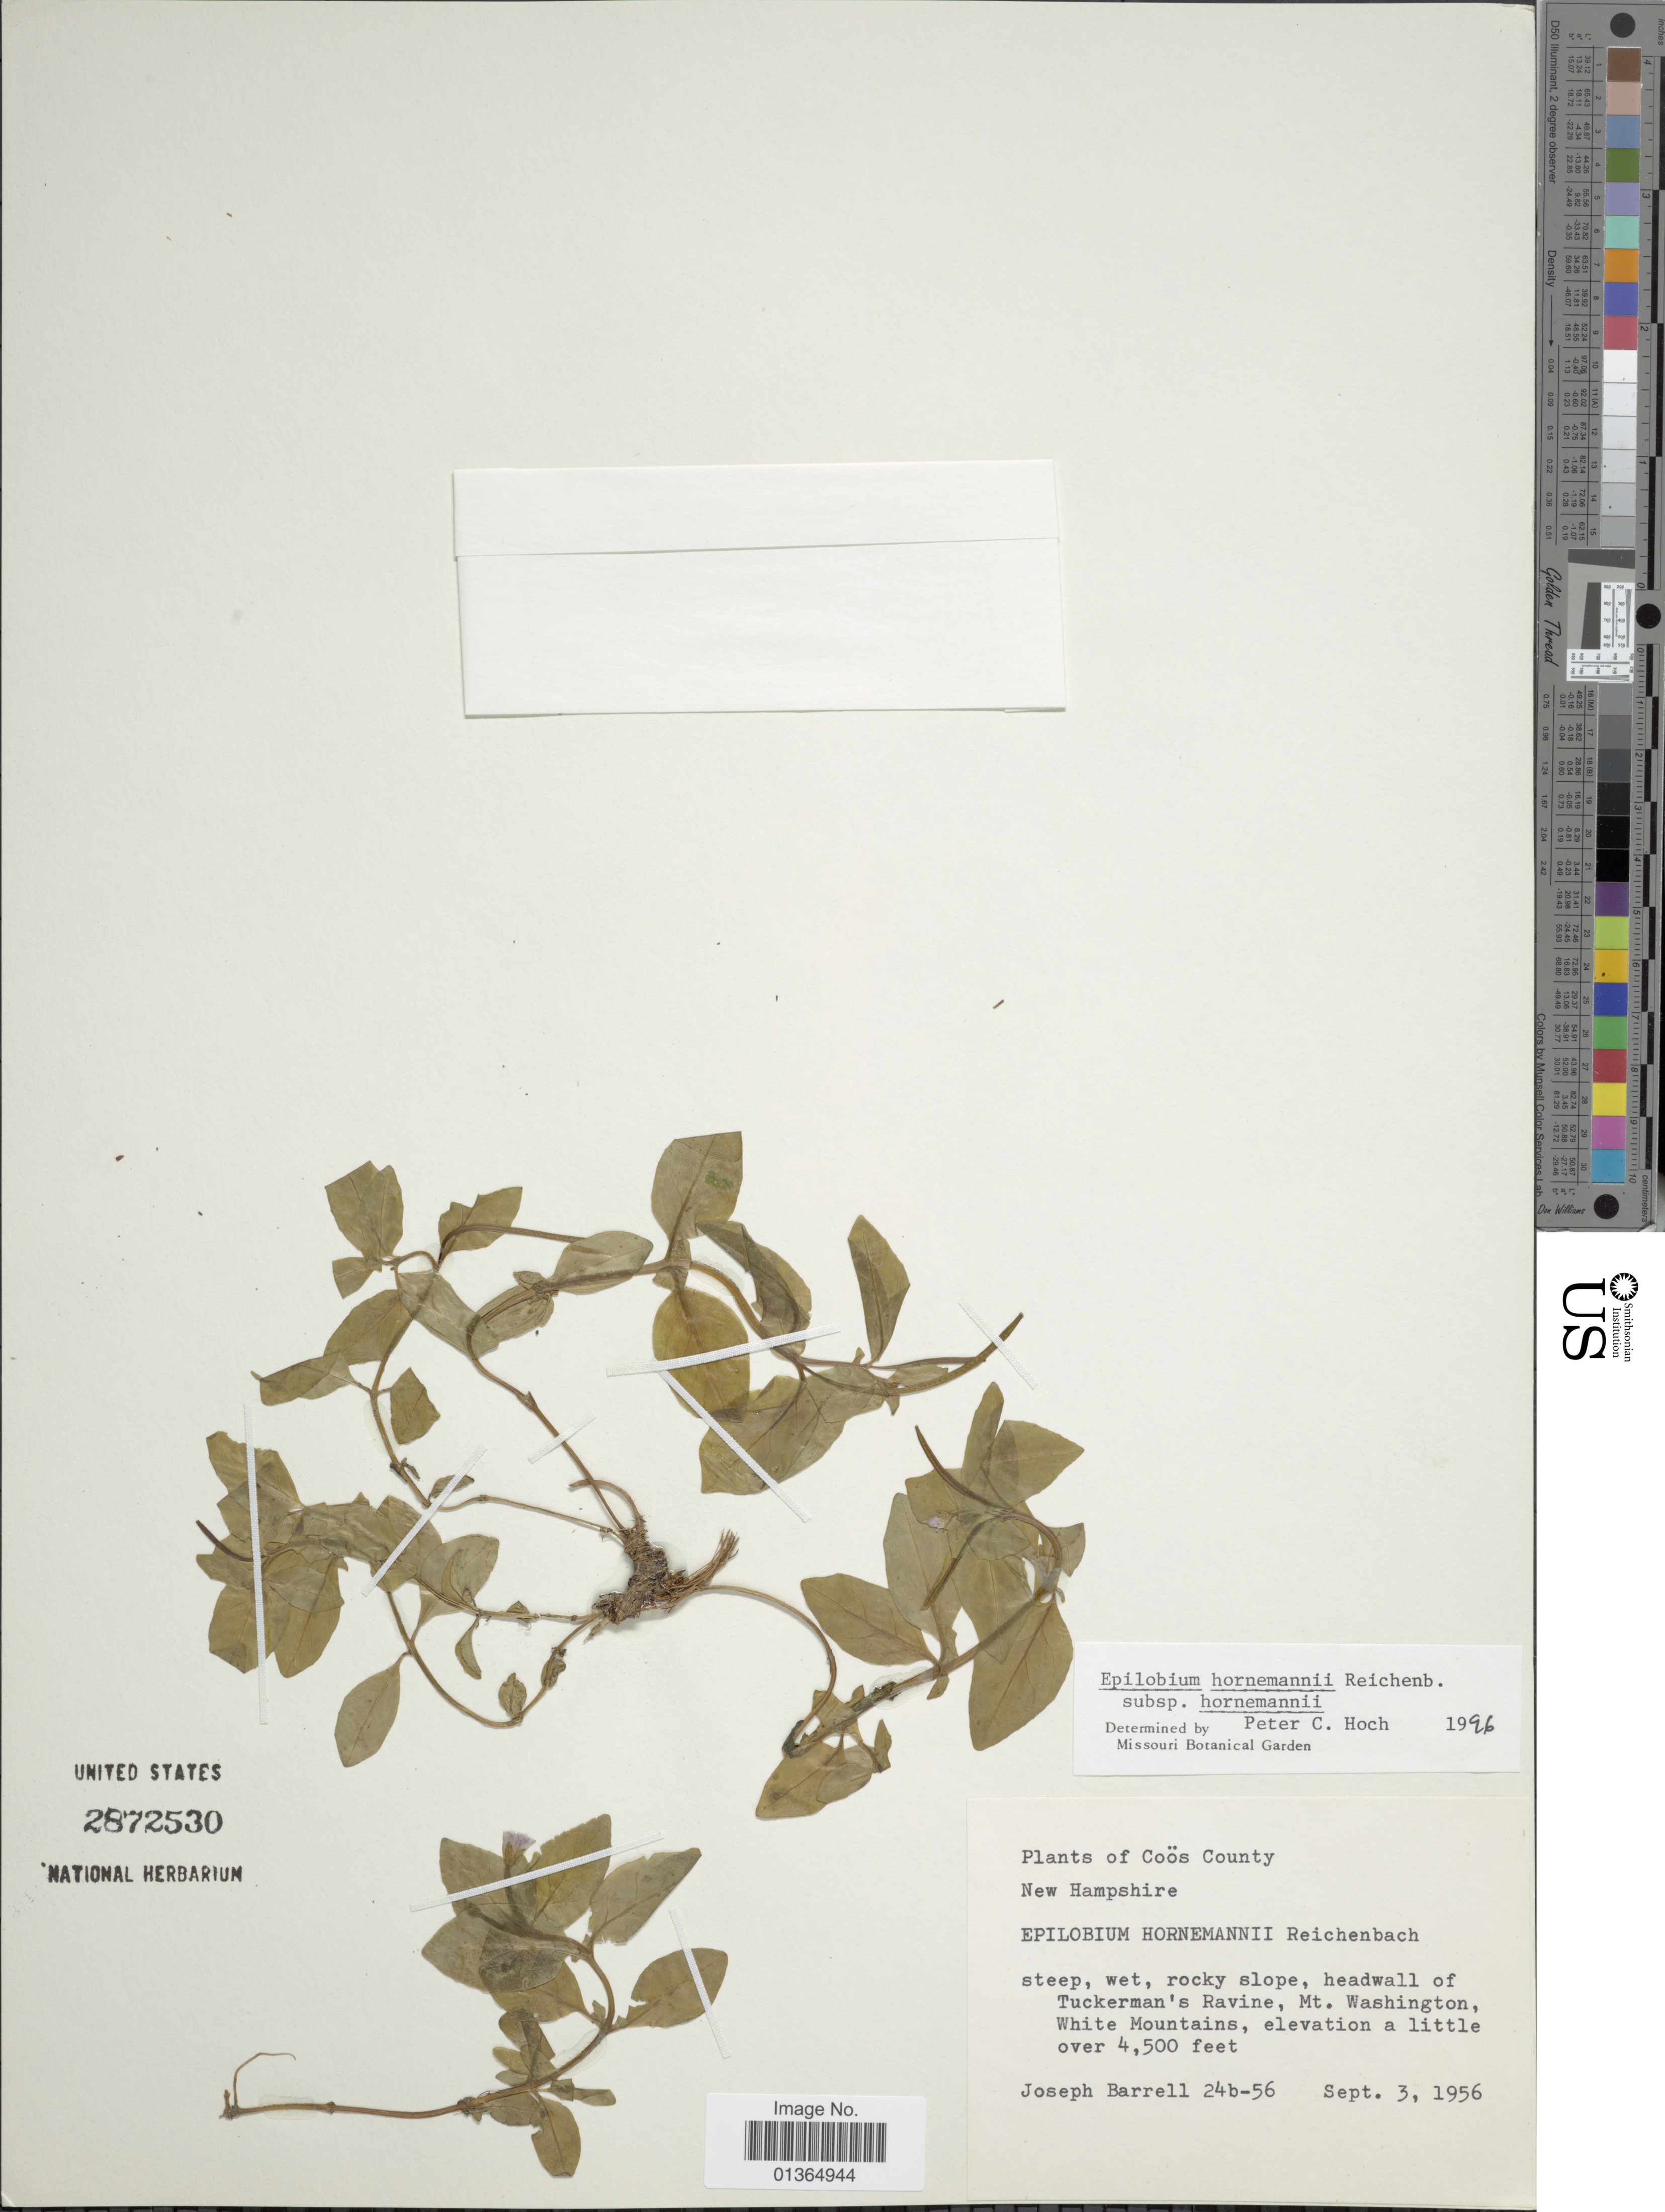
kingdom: Plantae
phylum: Tracheophyta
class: Magnoliopsida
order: Myrtales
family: Onagraceae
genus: Epilobium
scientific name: Epilobium hornemannii subsp. hornemannii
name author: Rchb.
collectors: J. Barrell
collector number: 24b-56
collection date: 1956-09-03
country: United States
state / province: New Hampshire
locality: Coös County. Headwall of Tuckerman's Ravine, Mt. Washington, White Mountains.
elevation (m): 1372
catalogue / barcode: US 2872530